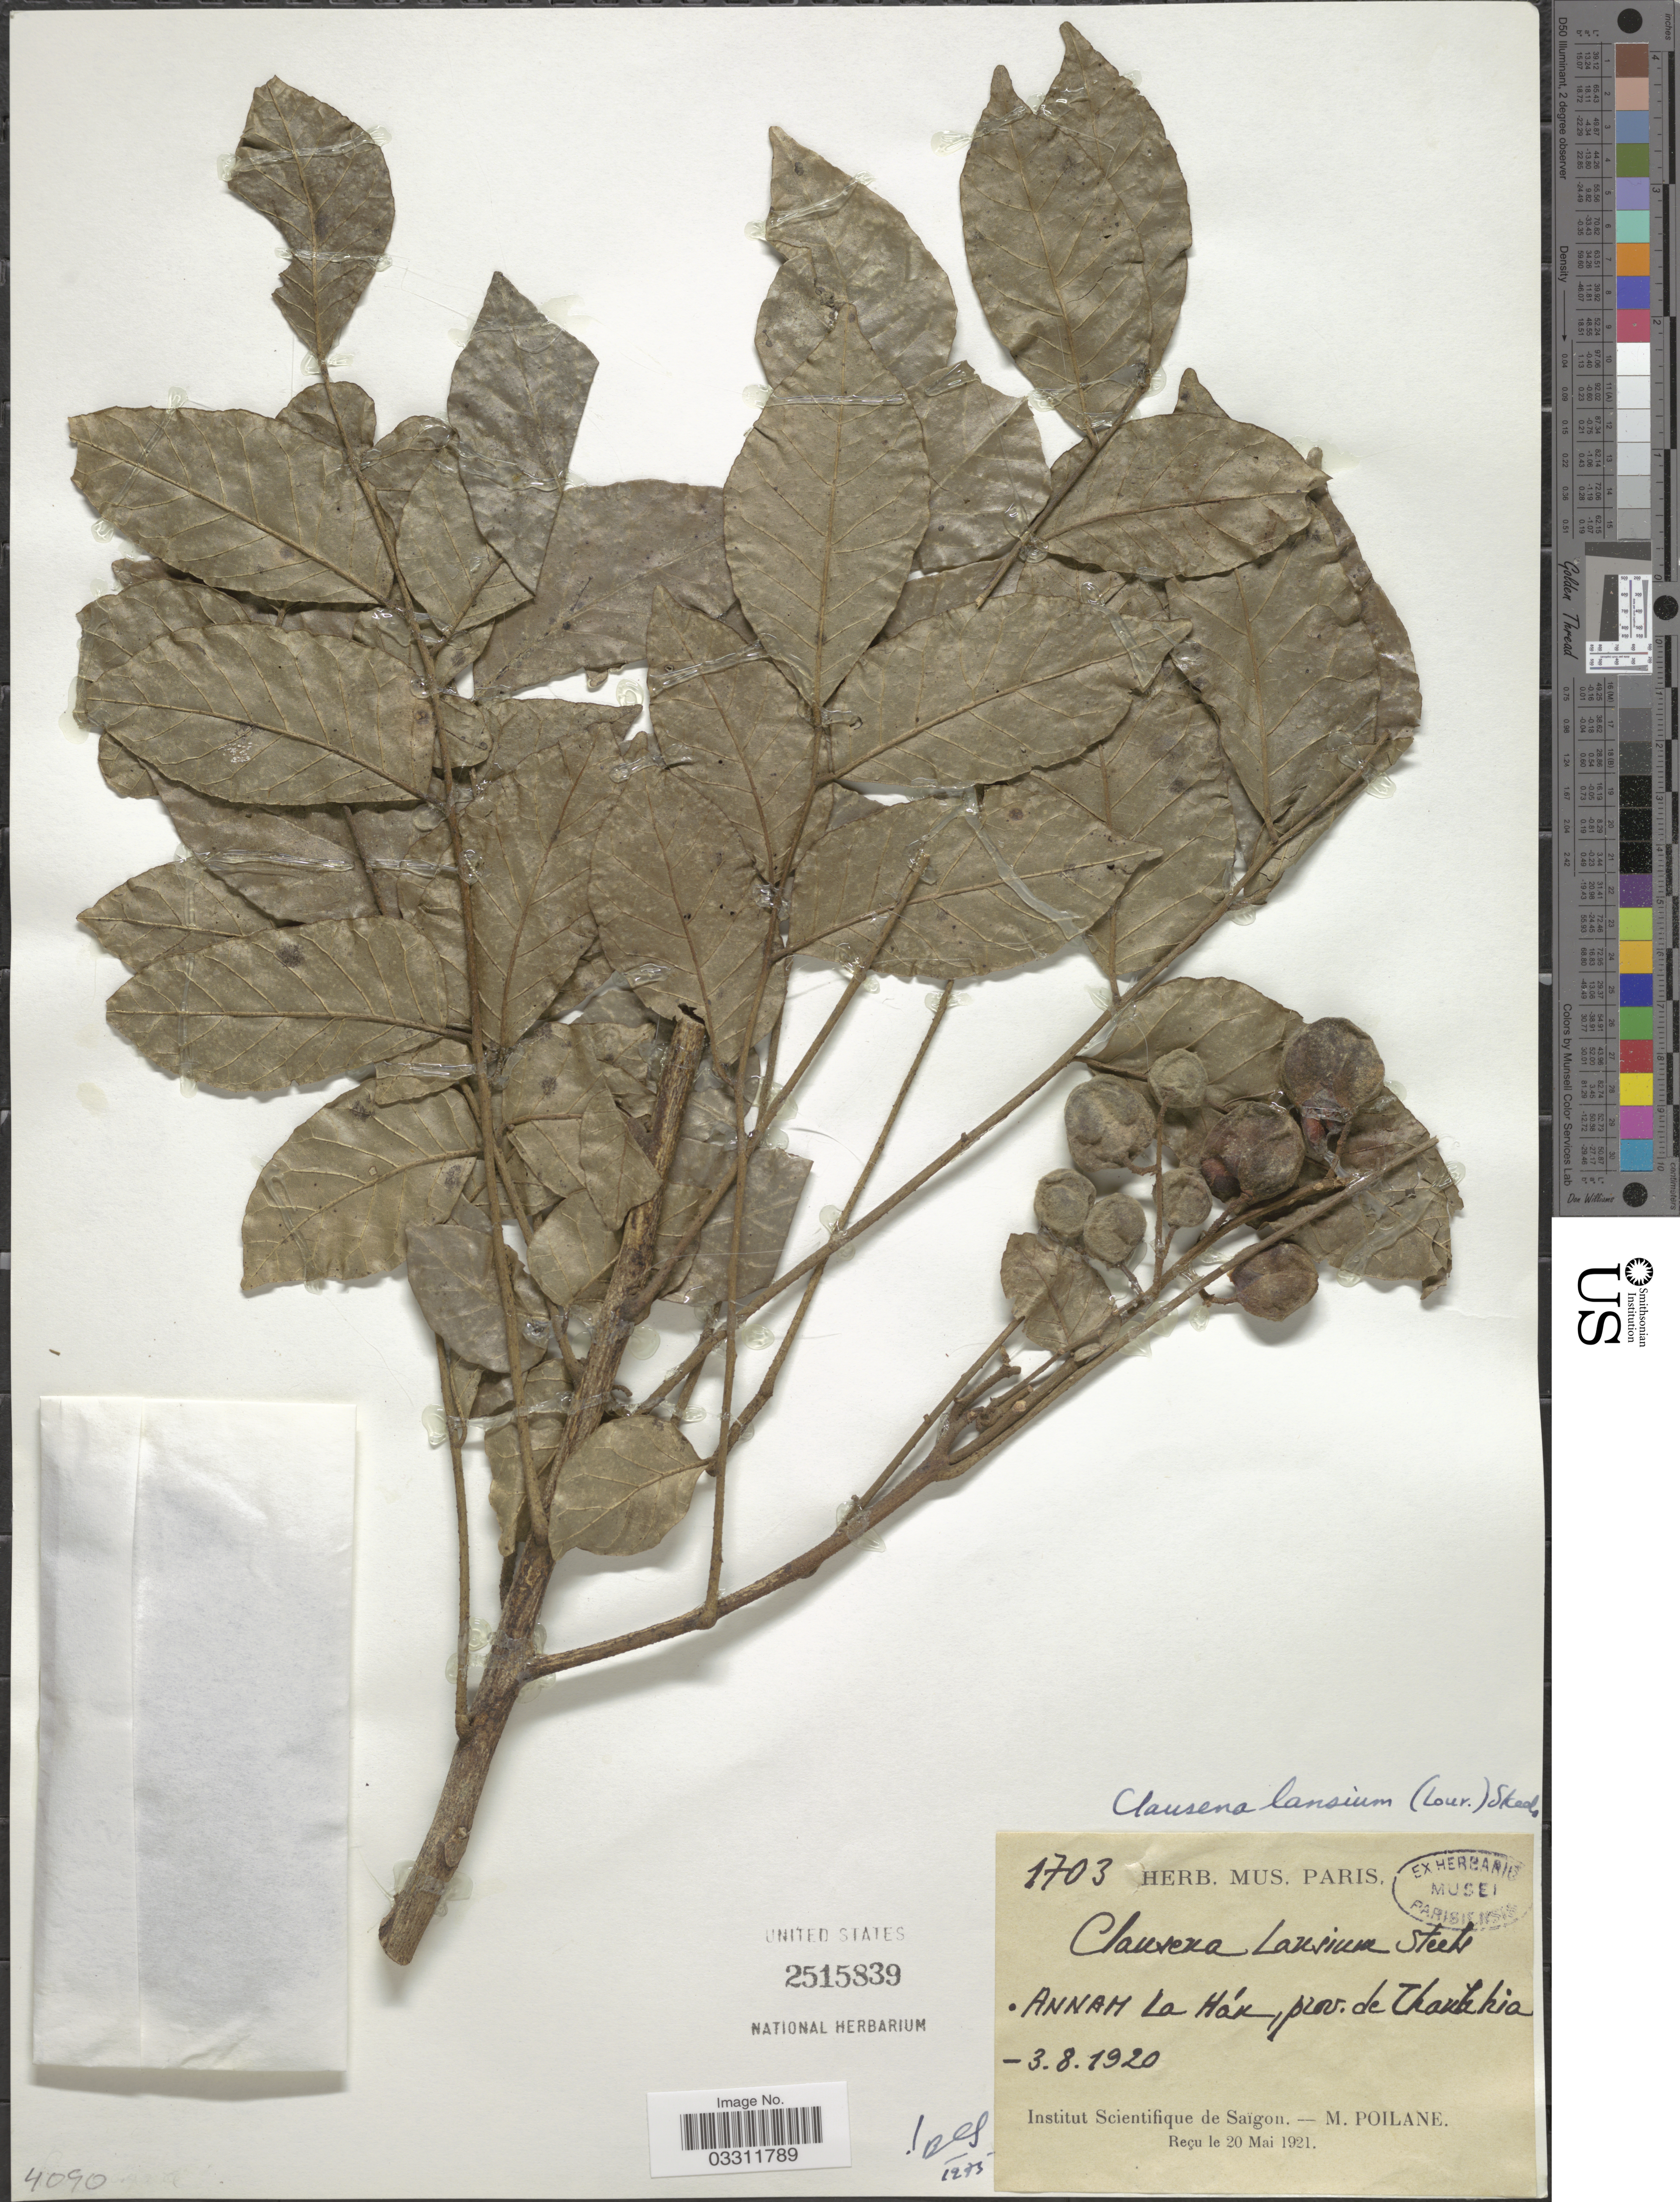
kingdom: Plantae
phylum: Tracheophyta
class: Magnoliopsida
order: Sapindales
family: Rutaceae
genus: Clausena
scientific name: Clausena lansium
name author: (Lour.) Skeels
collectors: M. Poilane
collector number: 1703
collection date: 1920-08-03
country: Vietnam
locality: Annam La Hár, prov. de Thankkia.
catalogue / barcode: US 2515839